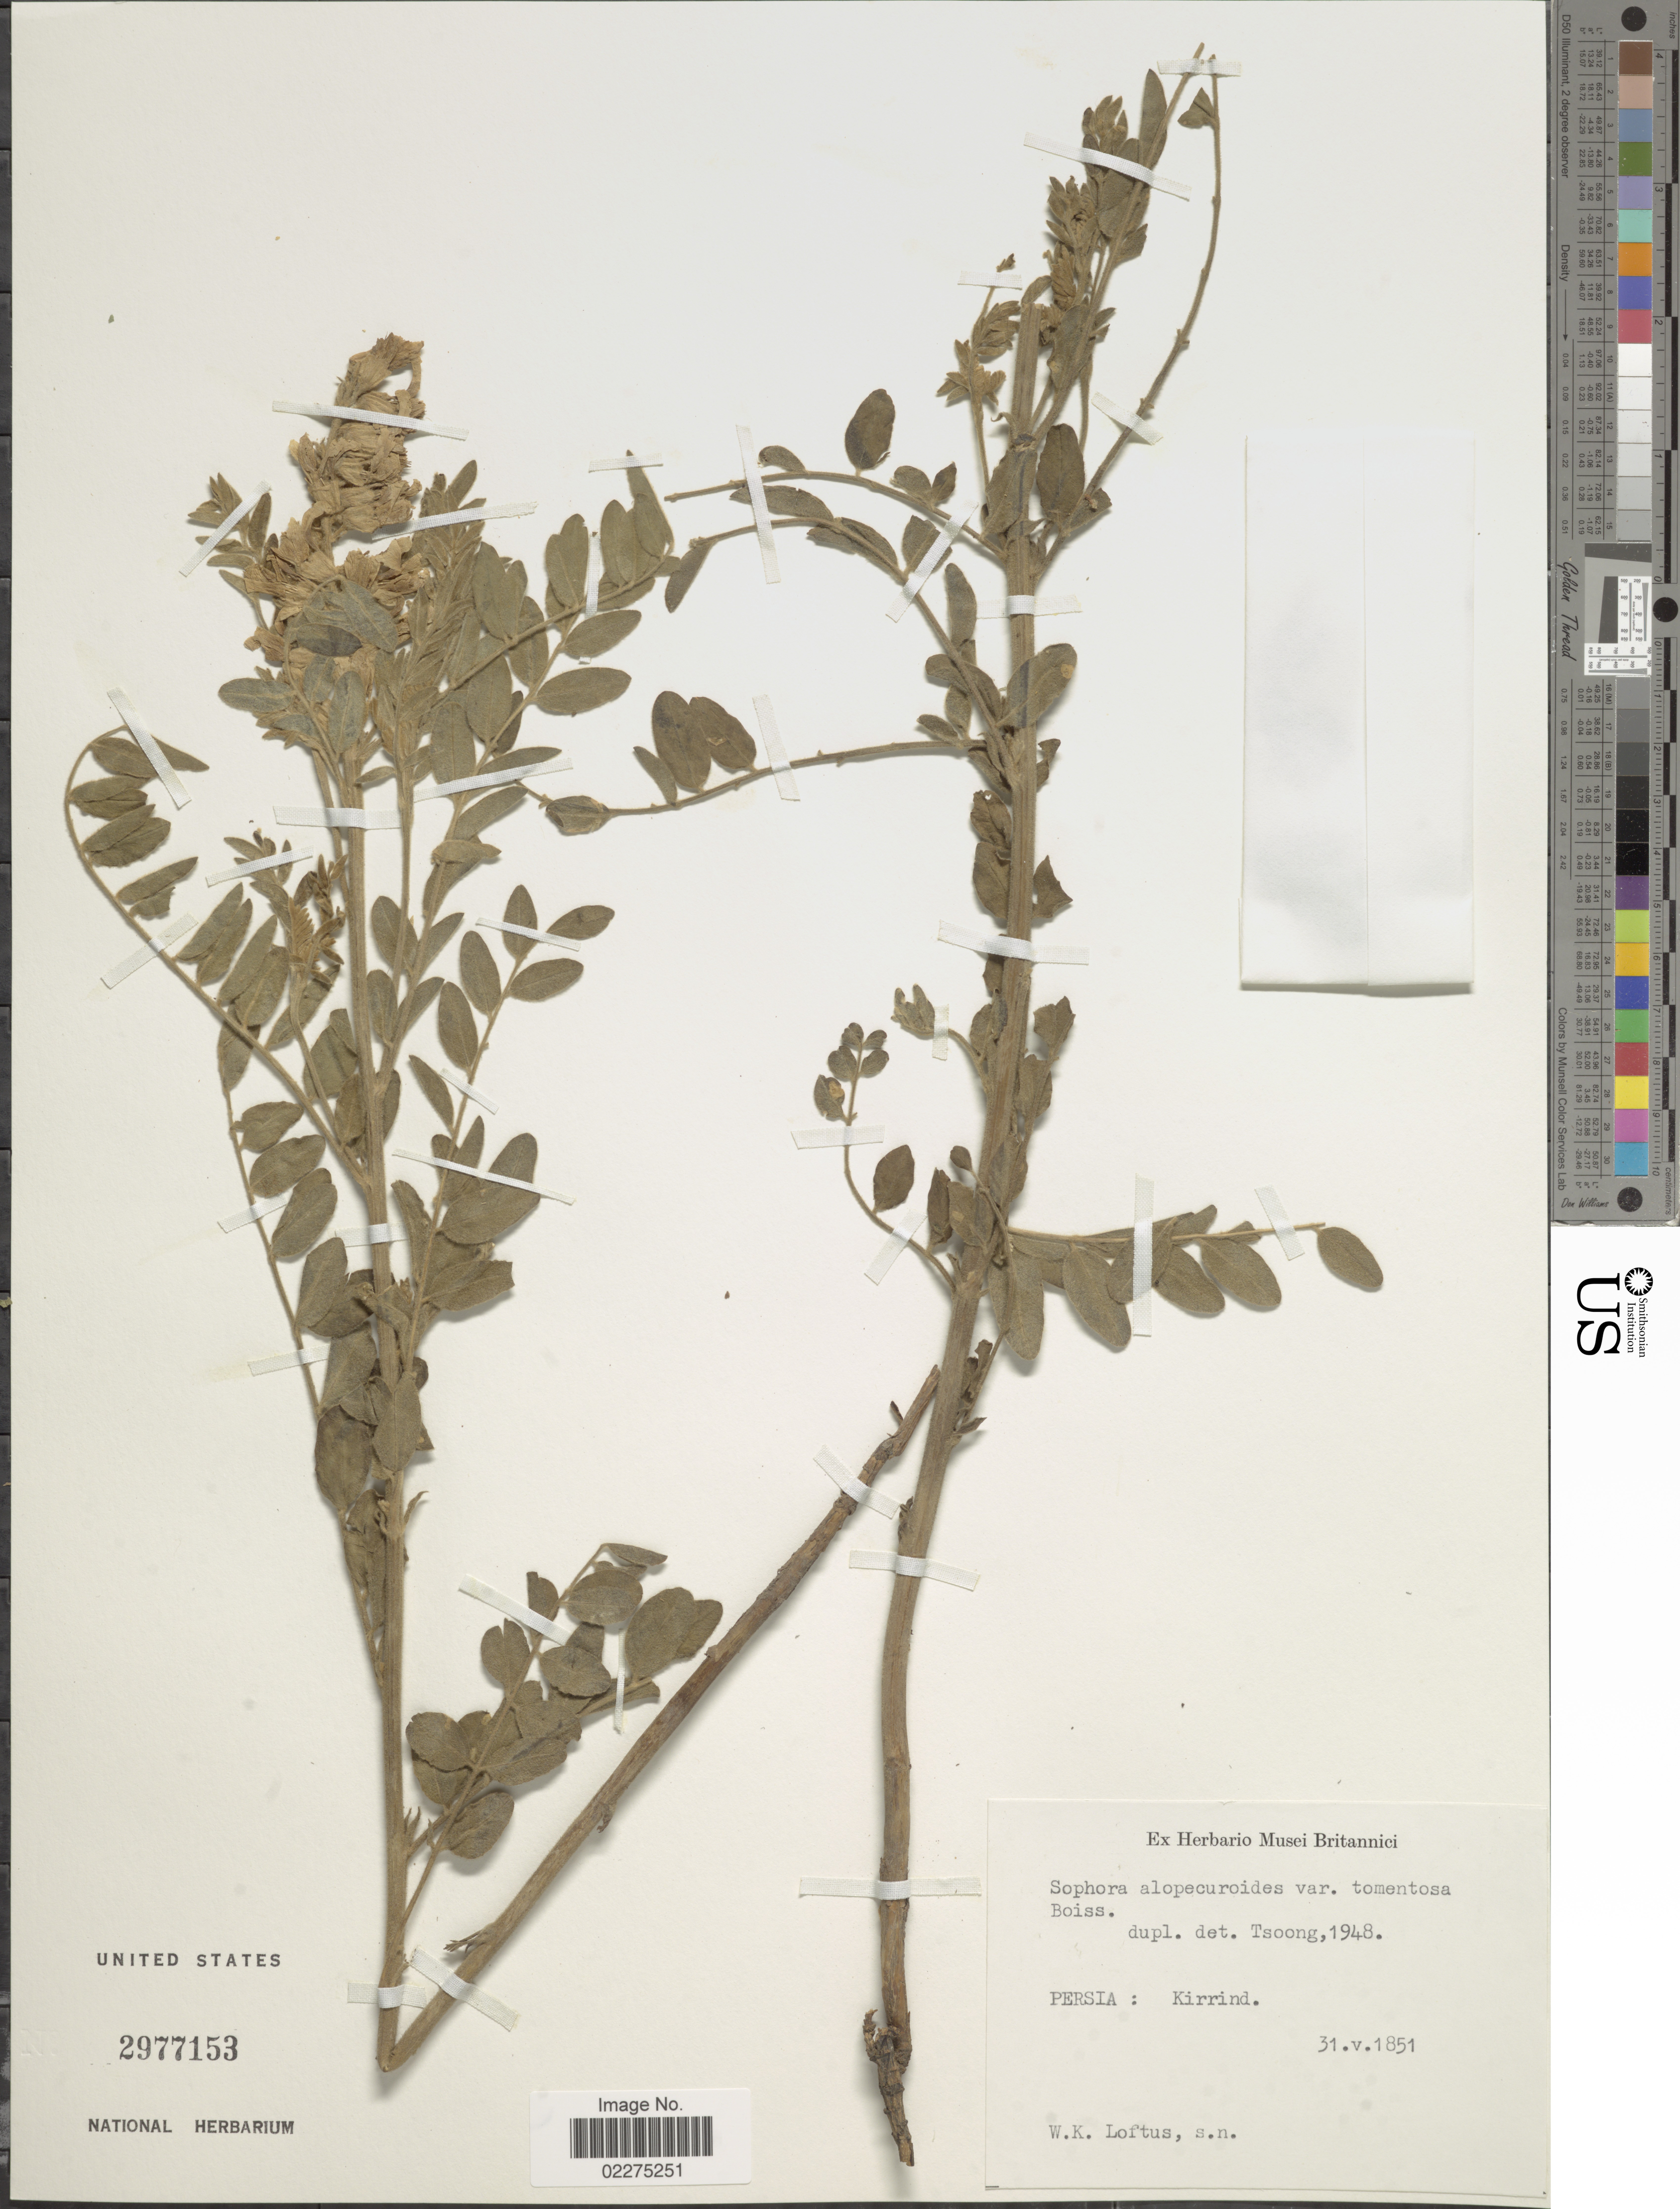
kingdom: Plantae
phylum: Tracheophyta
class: Magnoliopsida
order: Fabales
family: Fabaceae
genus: Sophora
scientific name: Sophora alopecuroides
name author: L.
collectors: W. Loftus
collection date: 1852-05-31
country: Iran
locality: Persia: Kirrind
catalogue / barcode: US 2977153